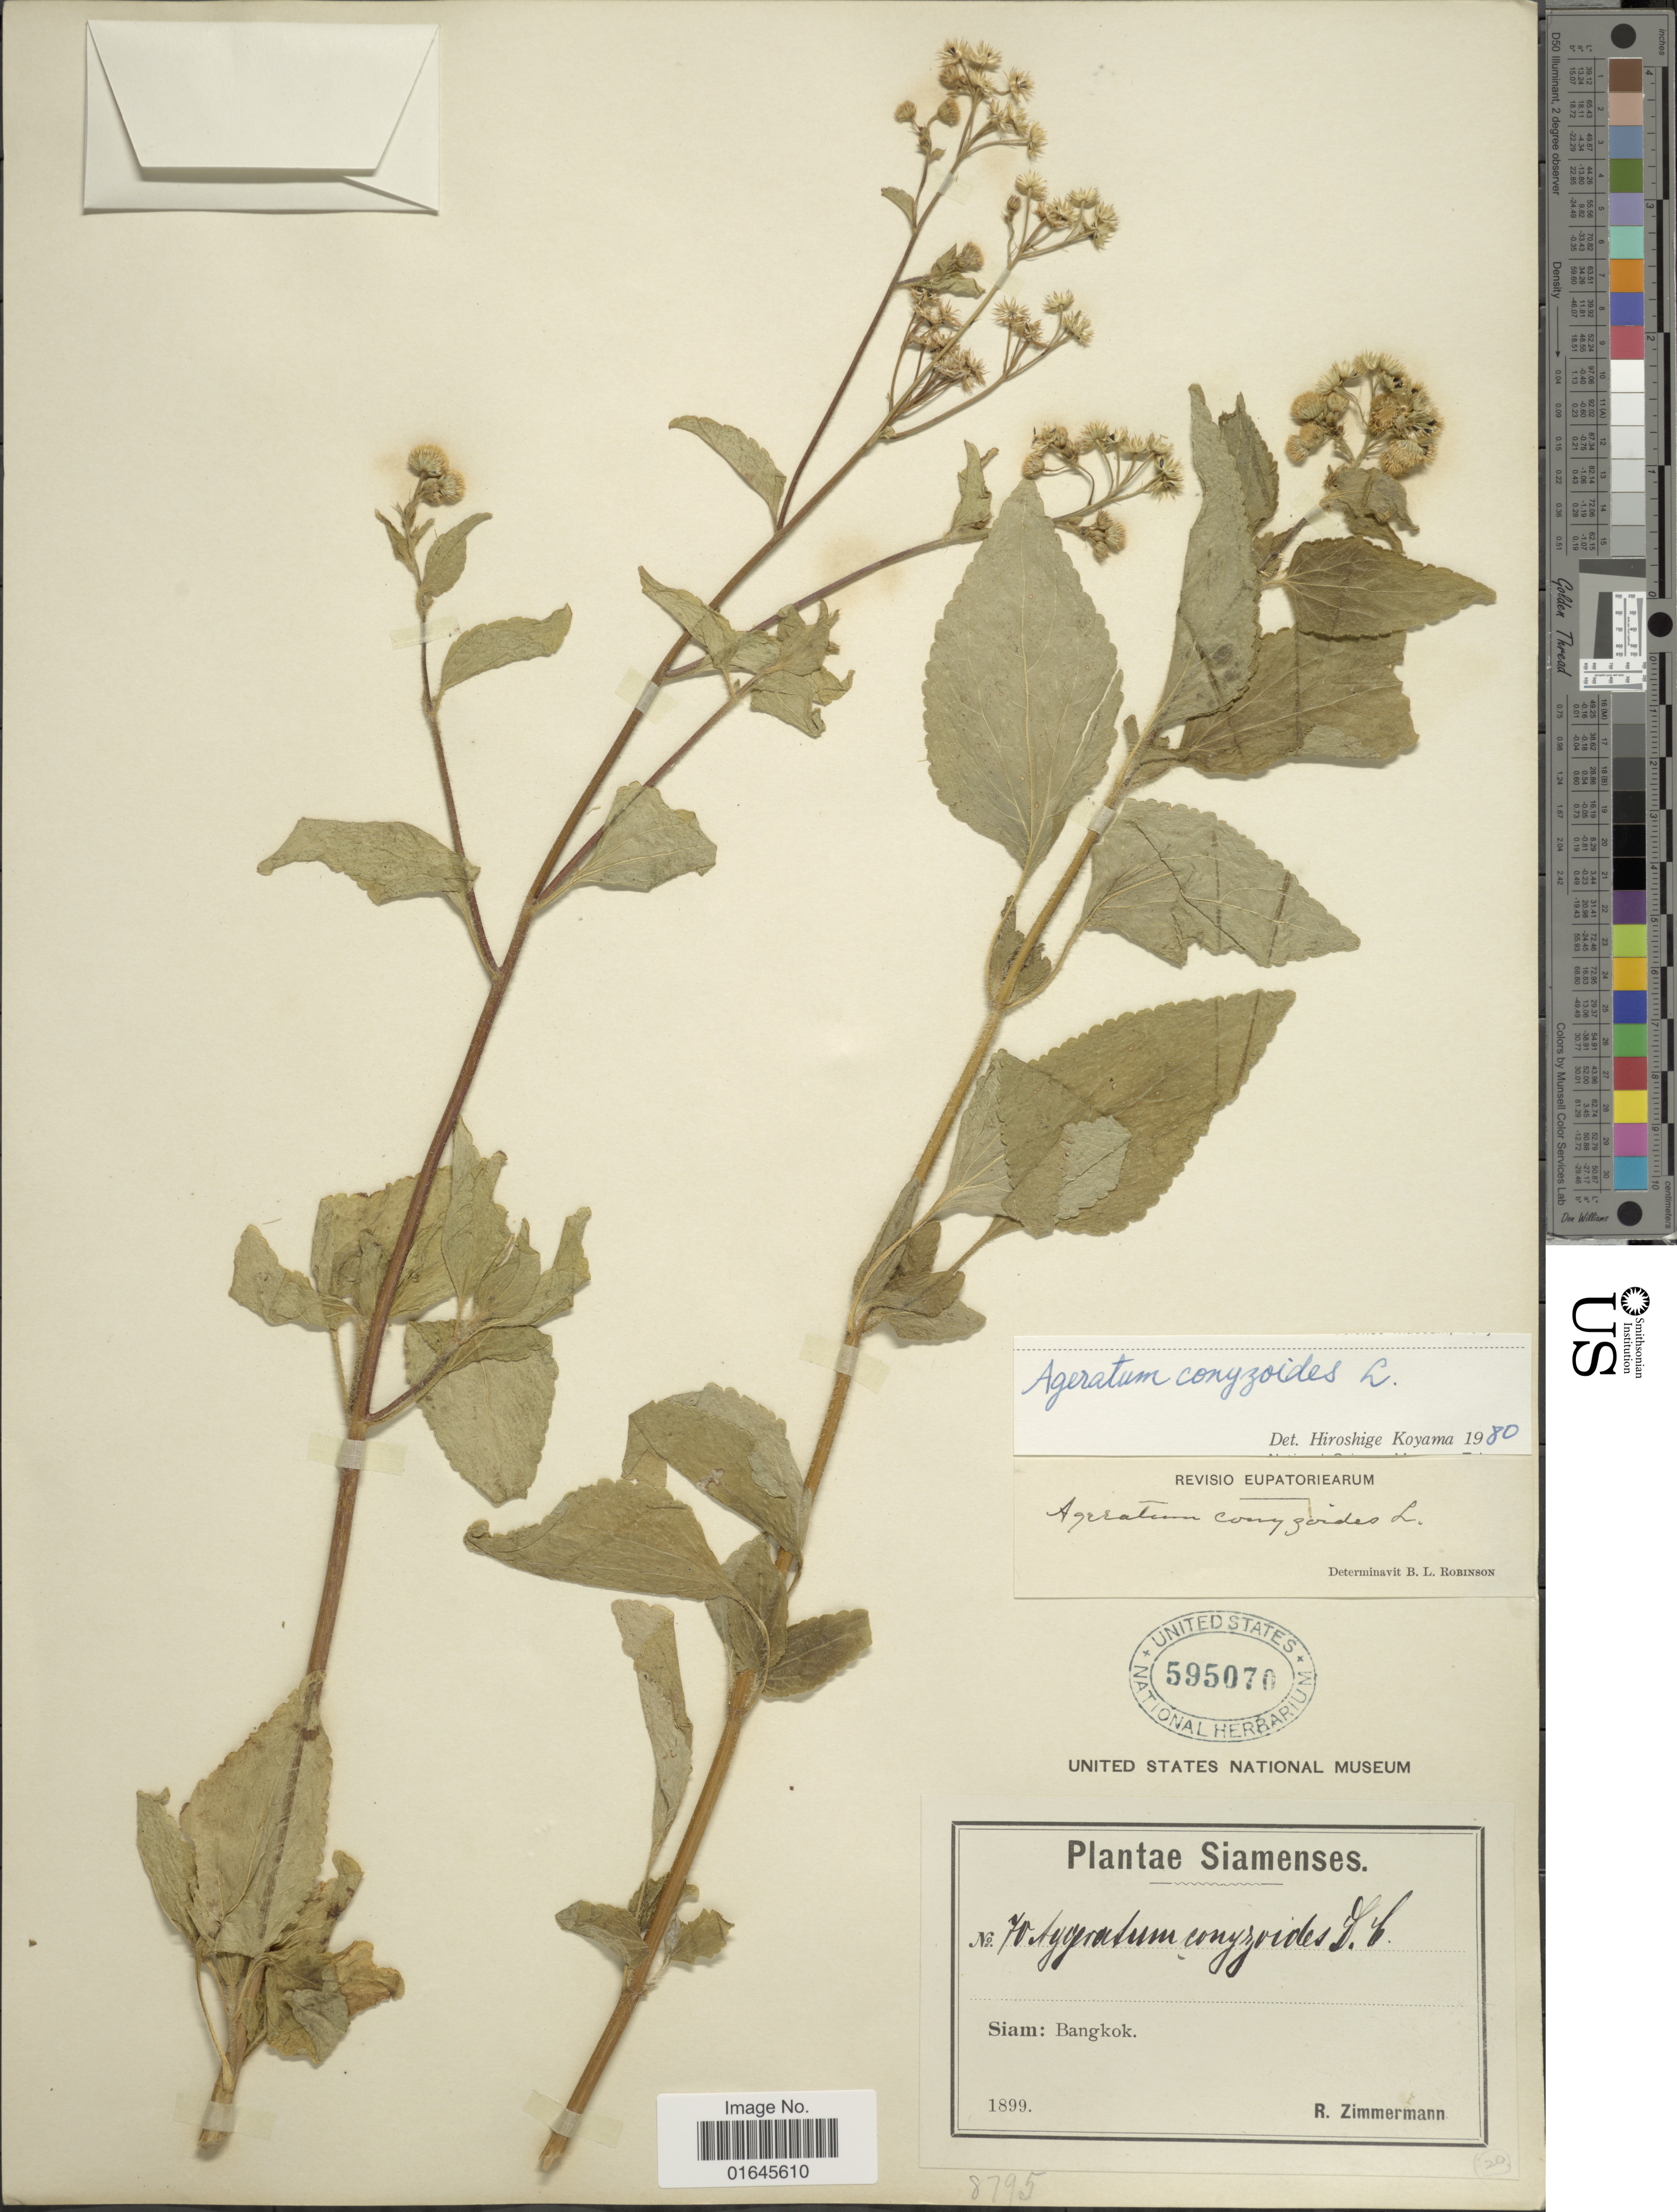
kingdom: Plantae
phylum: Tracheophyta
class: Magnoliopsida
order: Asterales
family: Asteraceae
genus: Ageratum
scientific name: Ageratum conyzoides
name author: L.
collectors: R. Zimmermann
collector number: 70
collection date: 1899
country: Thailand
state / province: Bangkok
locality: Siam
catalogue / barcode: US 595070